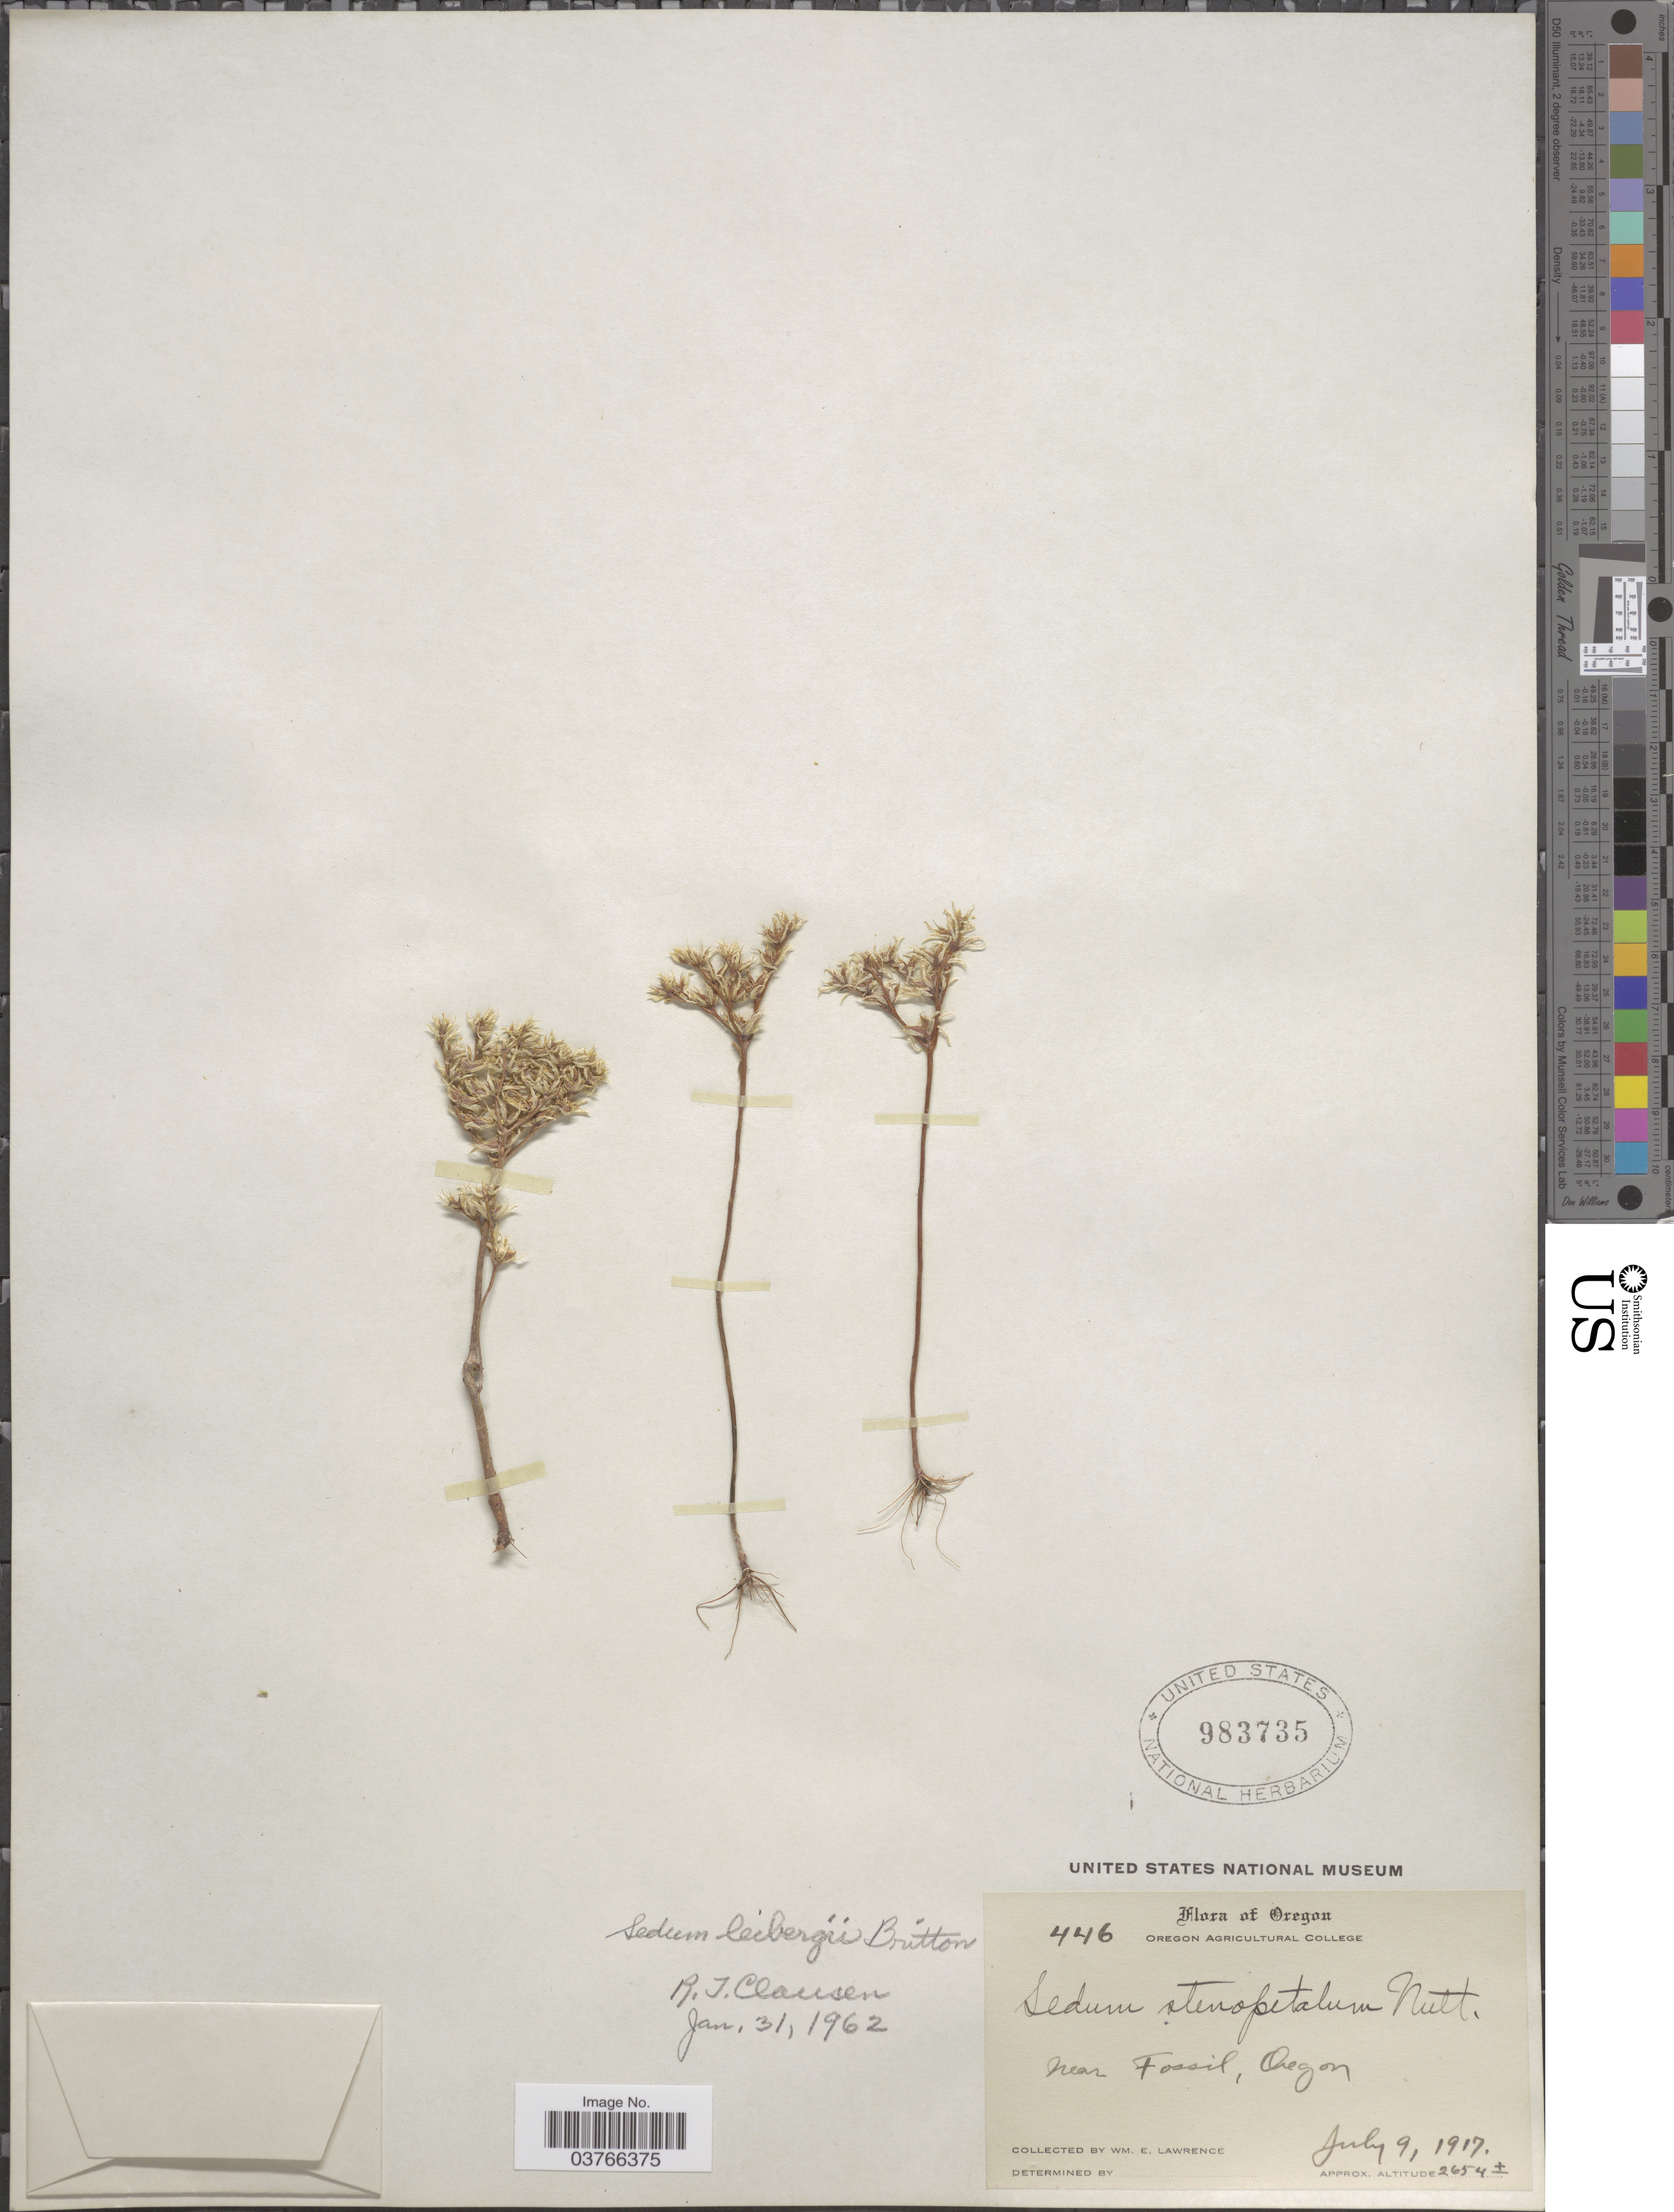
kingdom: Plantae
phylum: Tracheophyta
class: Magnoliopsida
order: Saxifragales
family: Crassulaceae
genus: Sedum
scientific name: Sedum leibergii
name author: Britton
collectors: W. Lawrence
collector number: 446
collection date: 1917-07-09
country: United States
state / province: Oregon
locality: Near Fossil.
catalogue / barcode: US 983735